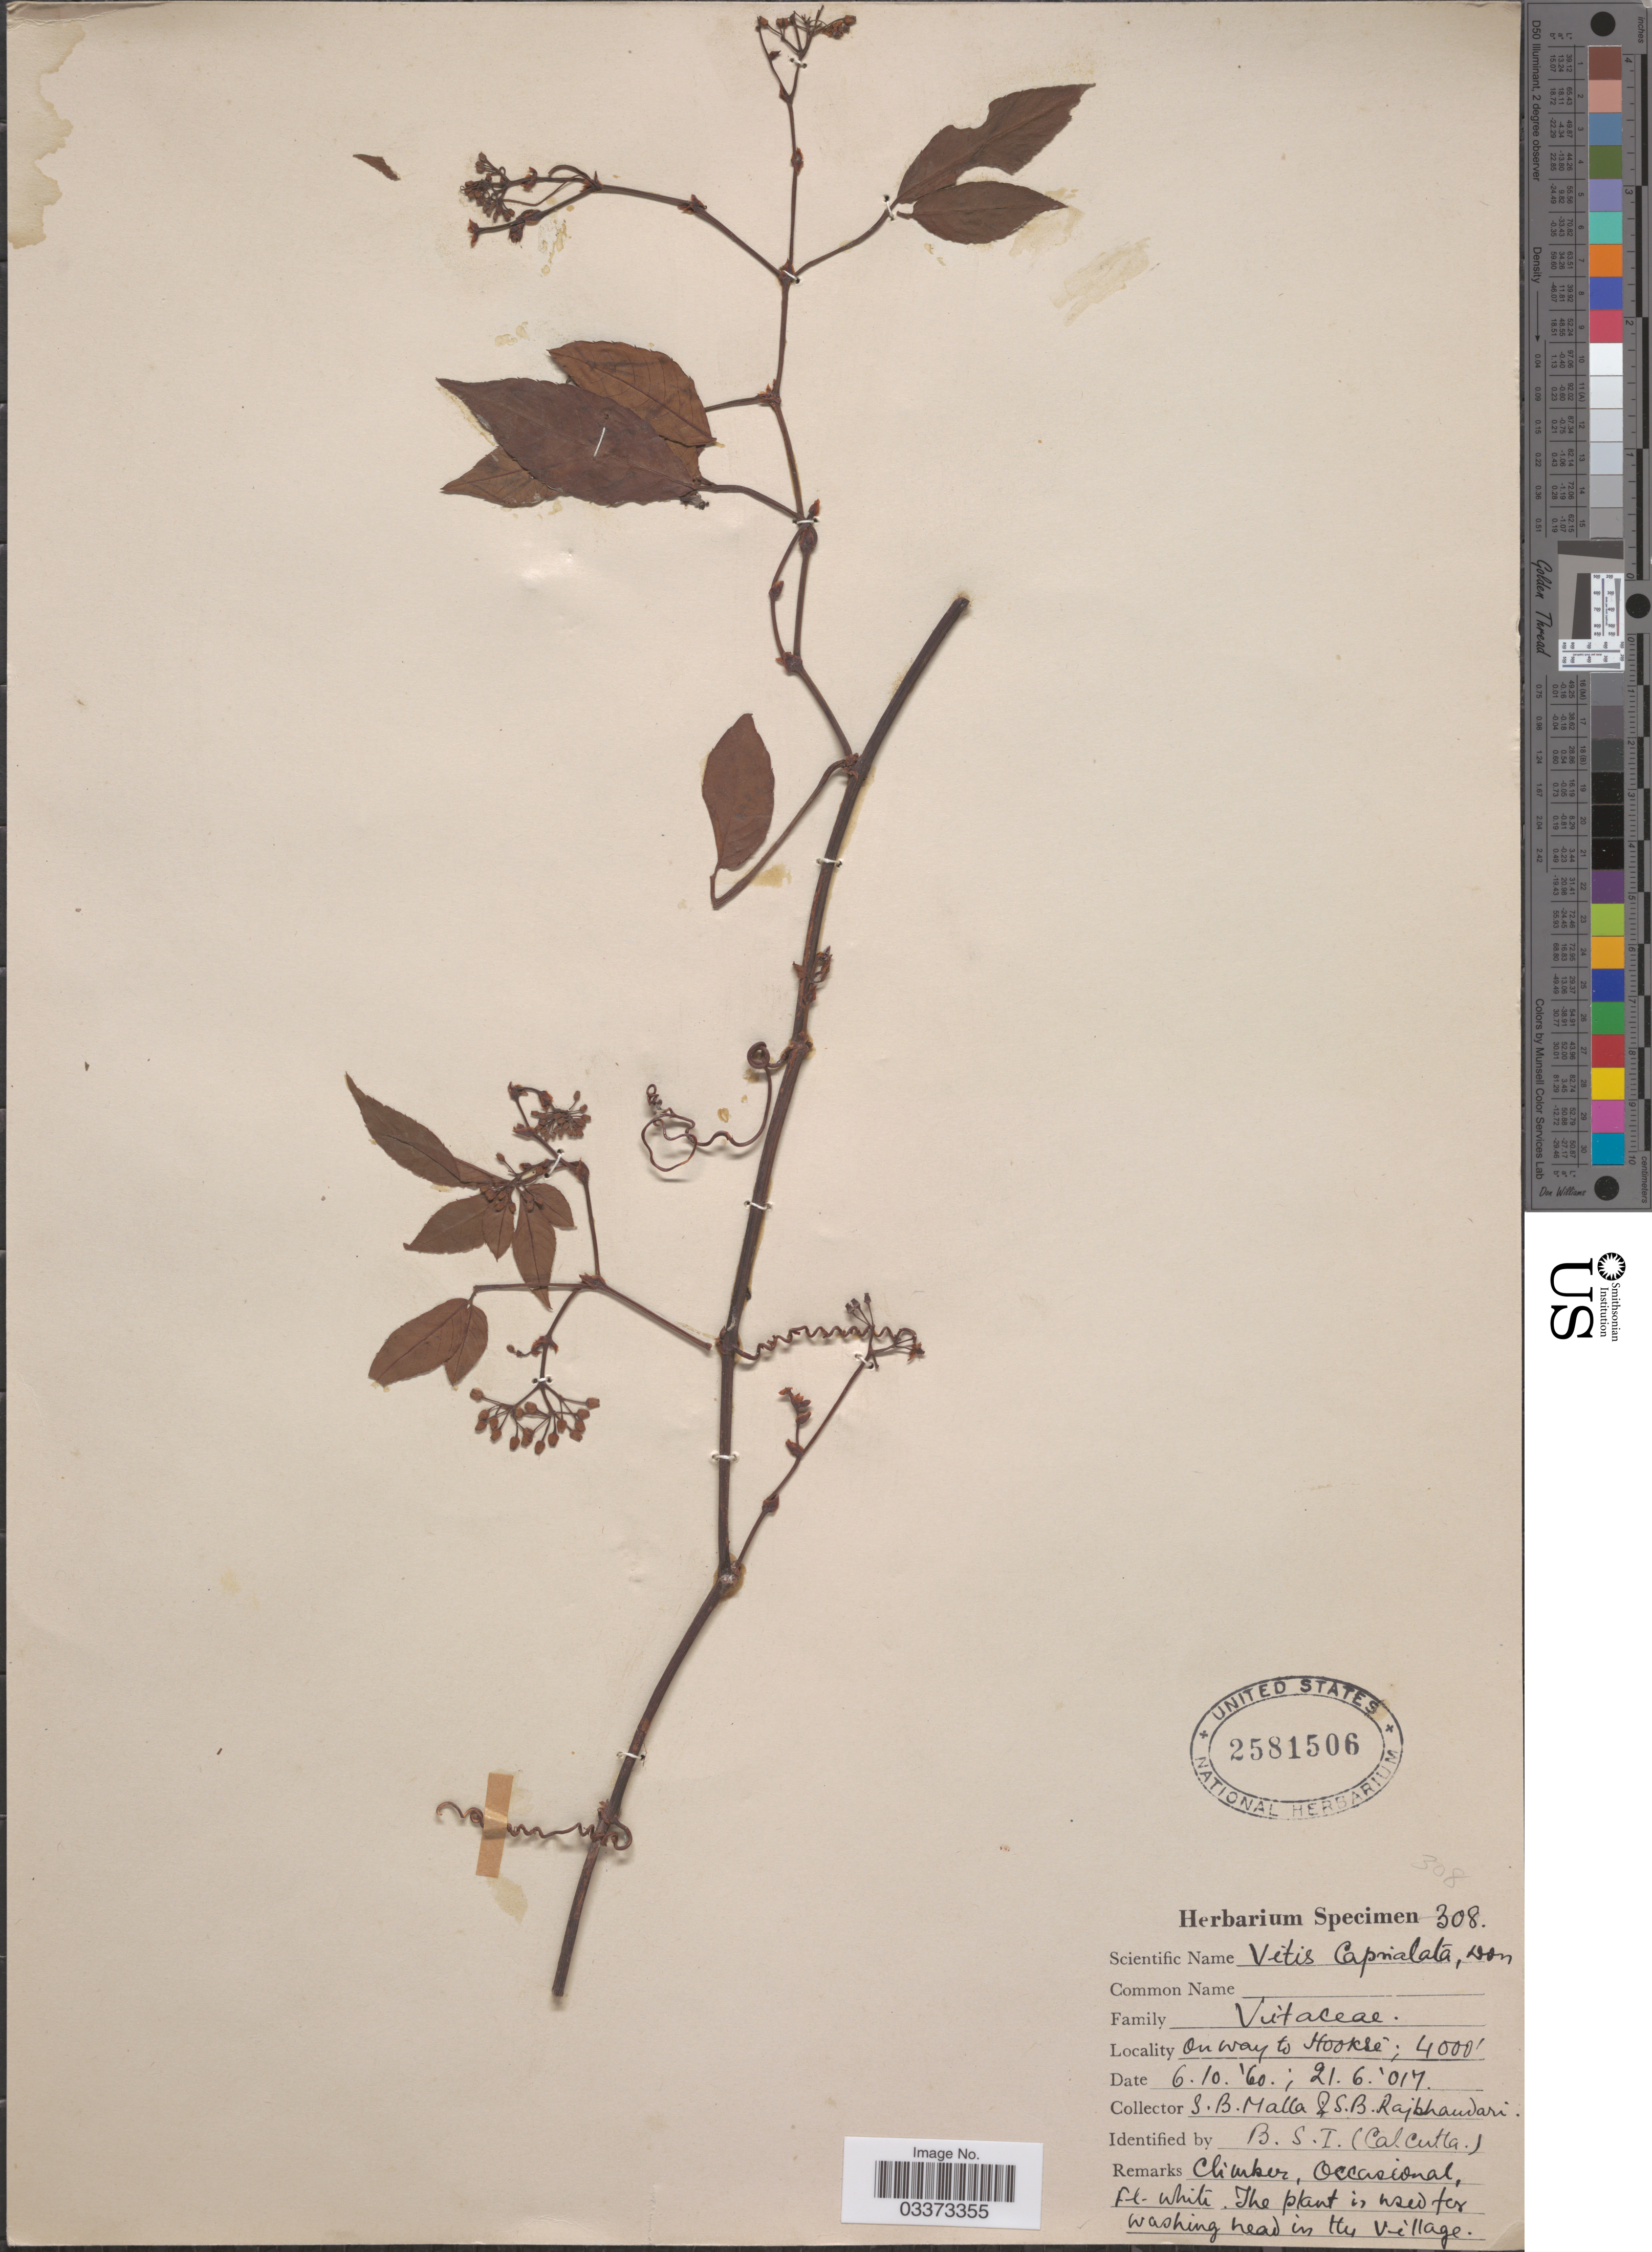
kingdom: Plantae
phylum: Tracheophyta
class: Magnoliopsida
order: Vitales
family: Vitaceae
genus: Vitis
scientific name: Vitis capreolata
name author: D. Don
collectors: S. Malla & S. Rajbhaudari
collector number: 308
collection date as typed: Transcribed d/m/y: 6/10/60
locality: On way to Hookse [interpreted].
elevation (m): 1219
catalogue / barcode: US 2581506